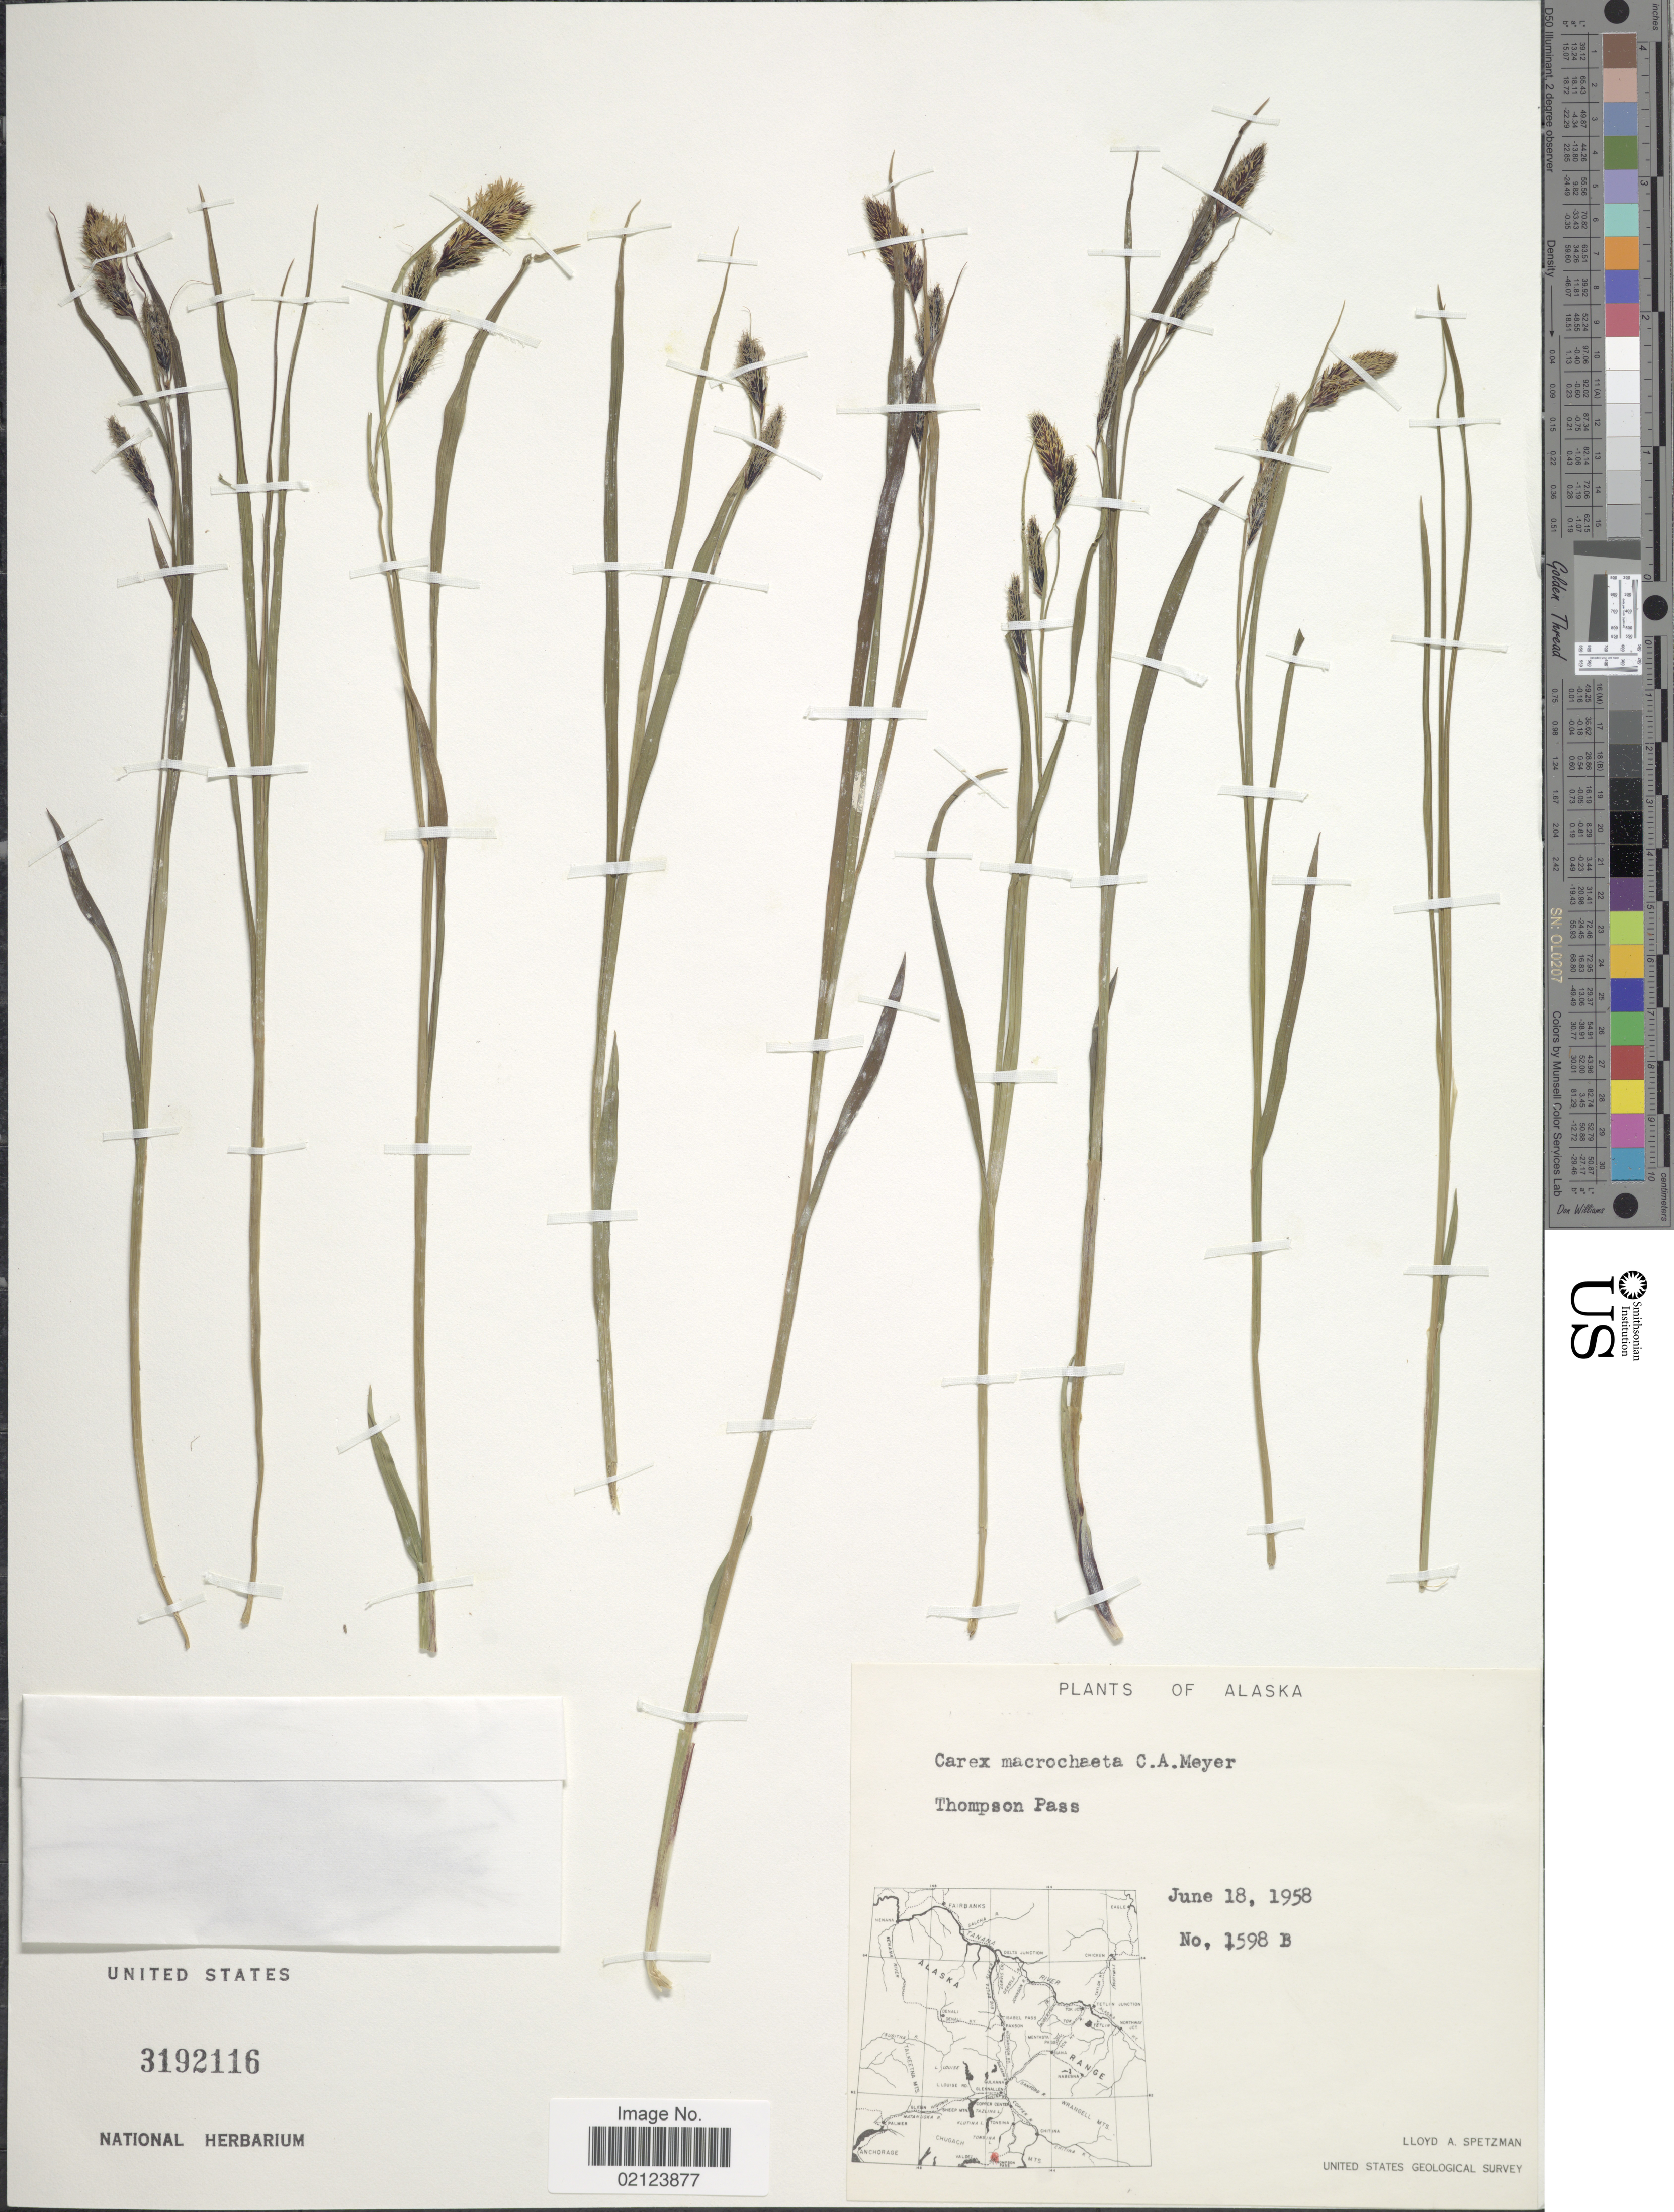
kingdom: Plantae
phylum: Tracheophyta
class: Liliopsida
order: Poales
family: Cyperaceae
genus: Carex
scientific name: Carex macrochaeta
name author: C.A. Mey.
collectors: L. Spetzman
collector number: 1598B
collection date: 1958-06-18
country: United States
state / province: Alaska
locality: Thompson Pass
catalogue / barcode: US 3192116